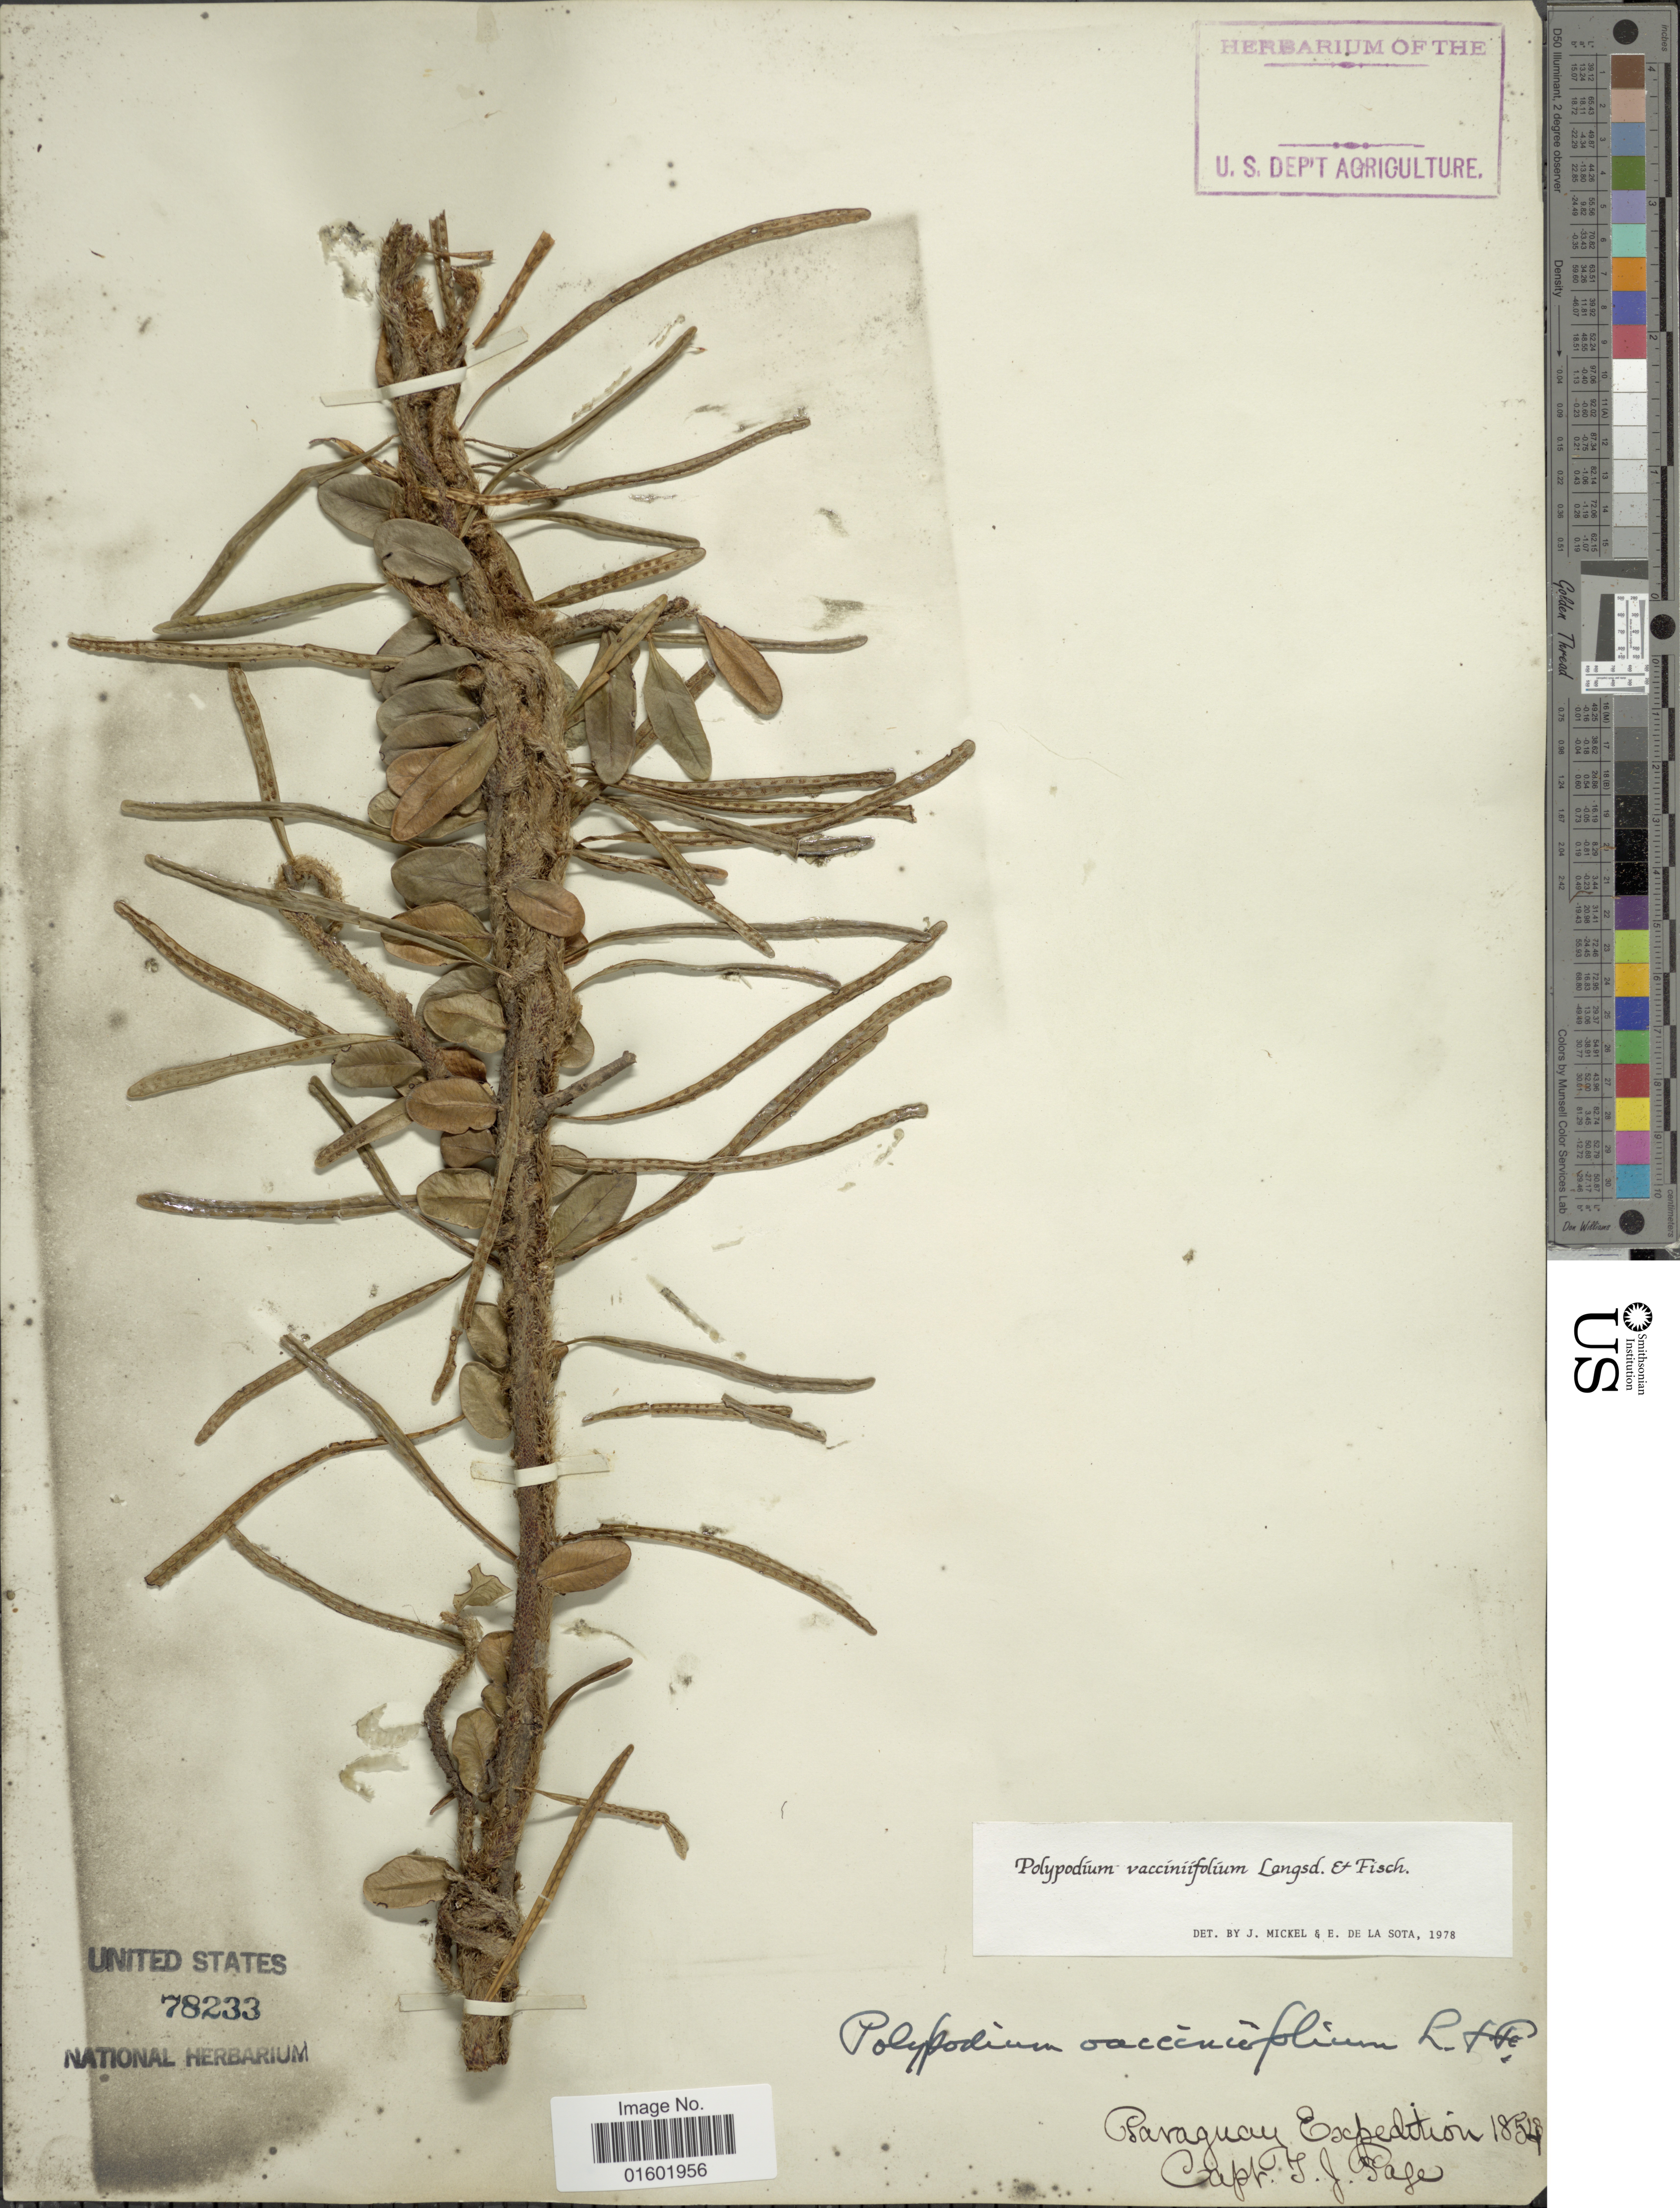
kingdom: Plantae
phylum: Tracheophyta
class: Polypodiopsida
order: Polypodiales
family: Polypodiaceae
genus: Microgramma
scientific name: Microgramma vaccinifolia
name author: (Langsd. & Fisch.) Copel.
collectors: J. Pale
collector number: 7055*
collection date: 1854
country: Paraguay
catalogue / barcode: US 78233